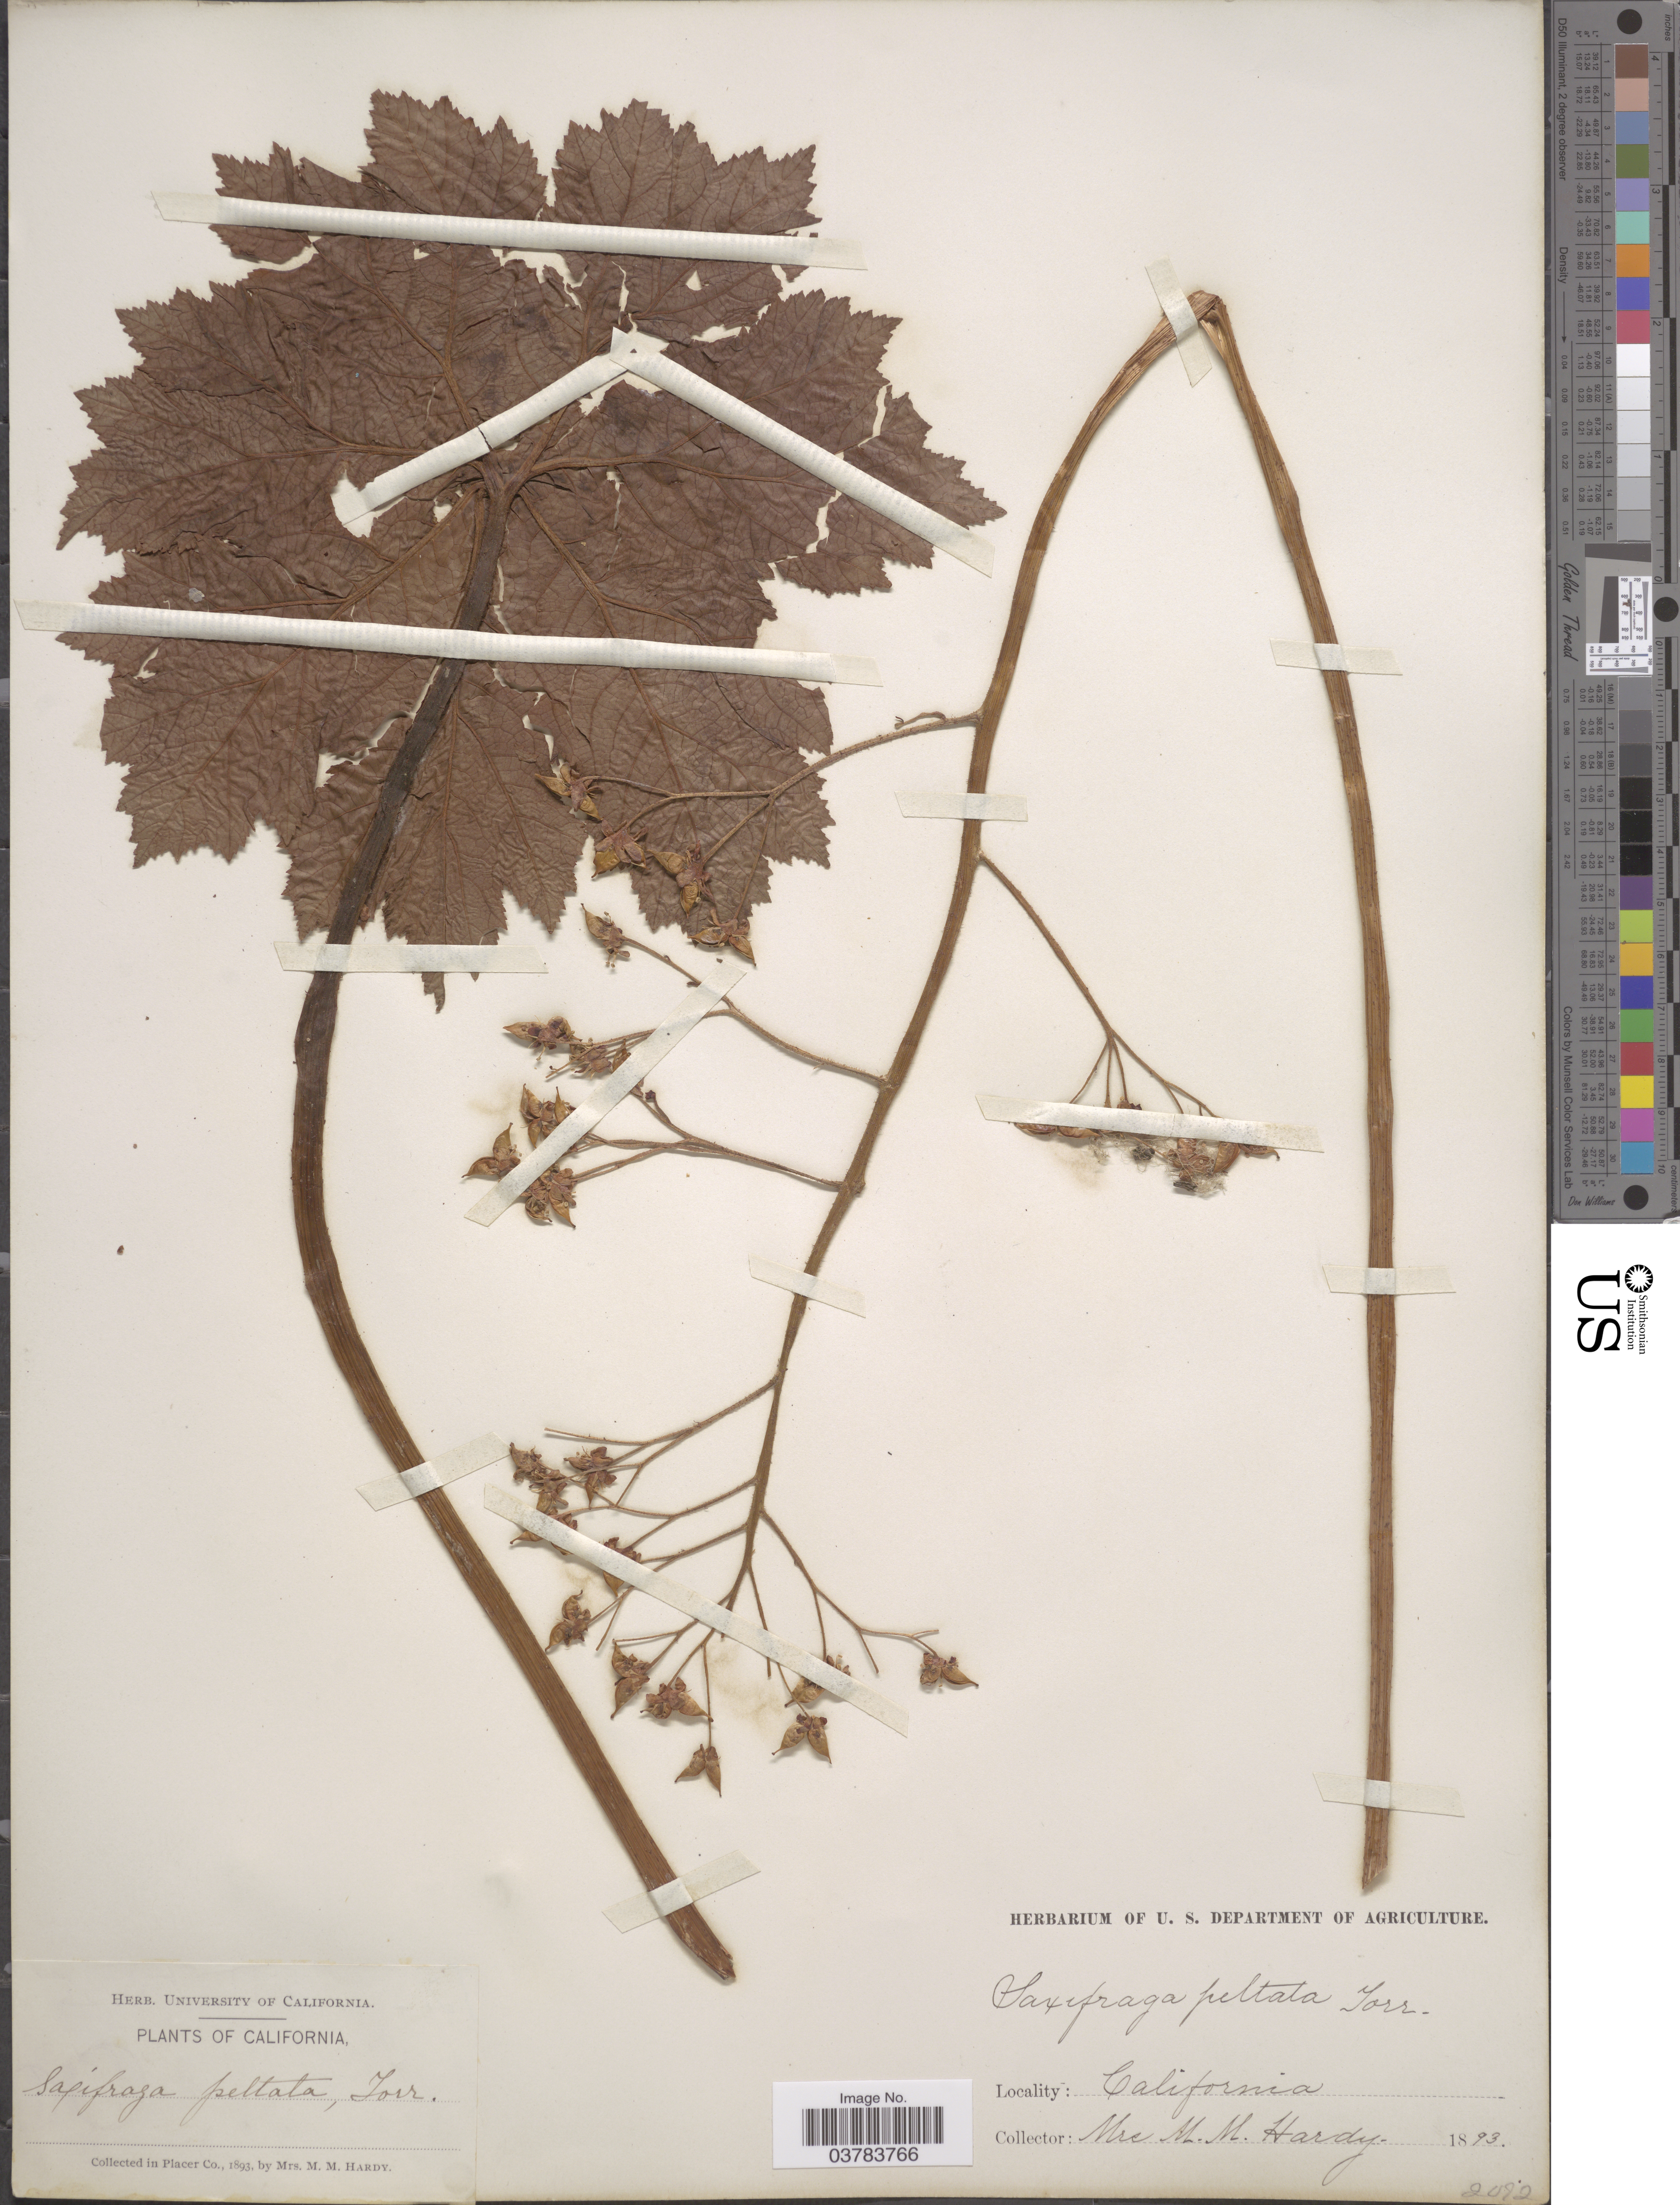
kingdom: Plantae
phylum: Tracheophyta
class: Magnoliopsida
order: Saxifragales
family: Saxifragaceae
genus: Darmera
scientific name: Darmera peltata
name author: (Torr. ex Benth.) Voss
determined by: Strong, Mark T., (BOT), Smithsonian Institution - National Museum of Natural History (UNITED STATES)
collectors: Mrs. M. M. Hardy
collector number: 2092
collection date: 1893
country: United States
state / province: California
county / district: Placer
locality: Placer Co.